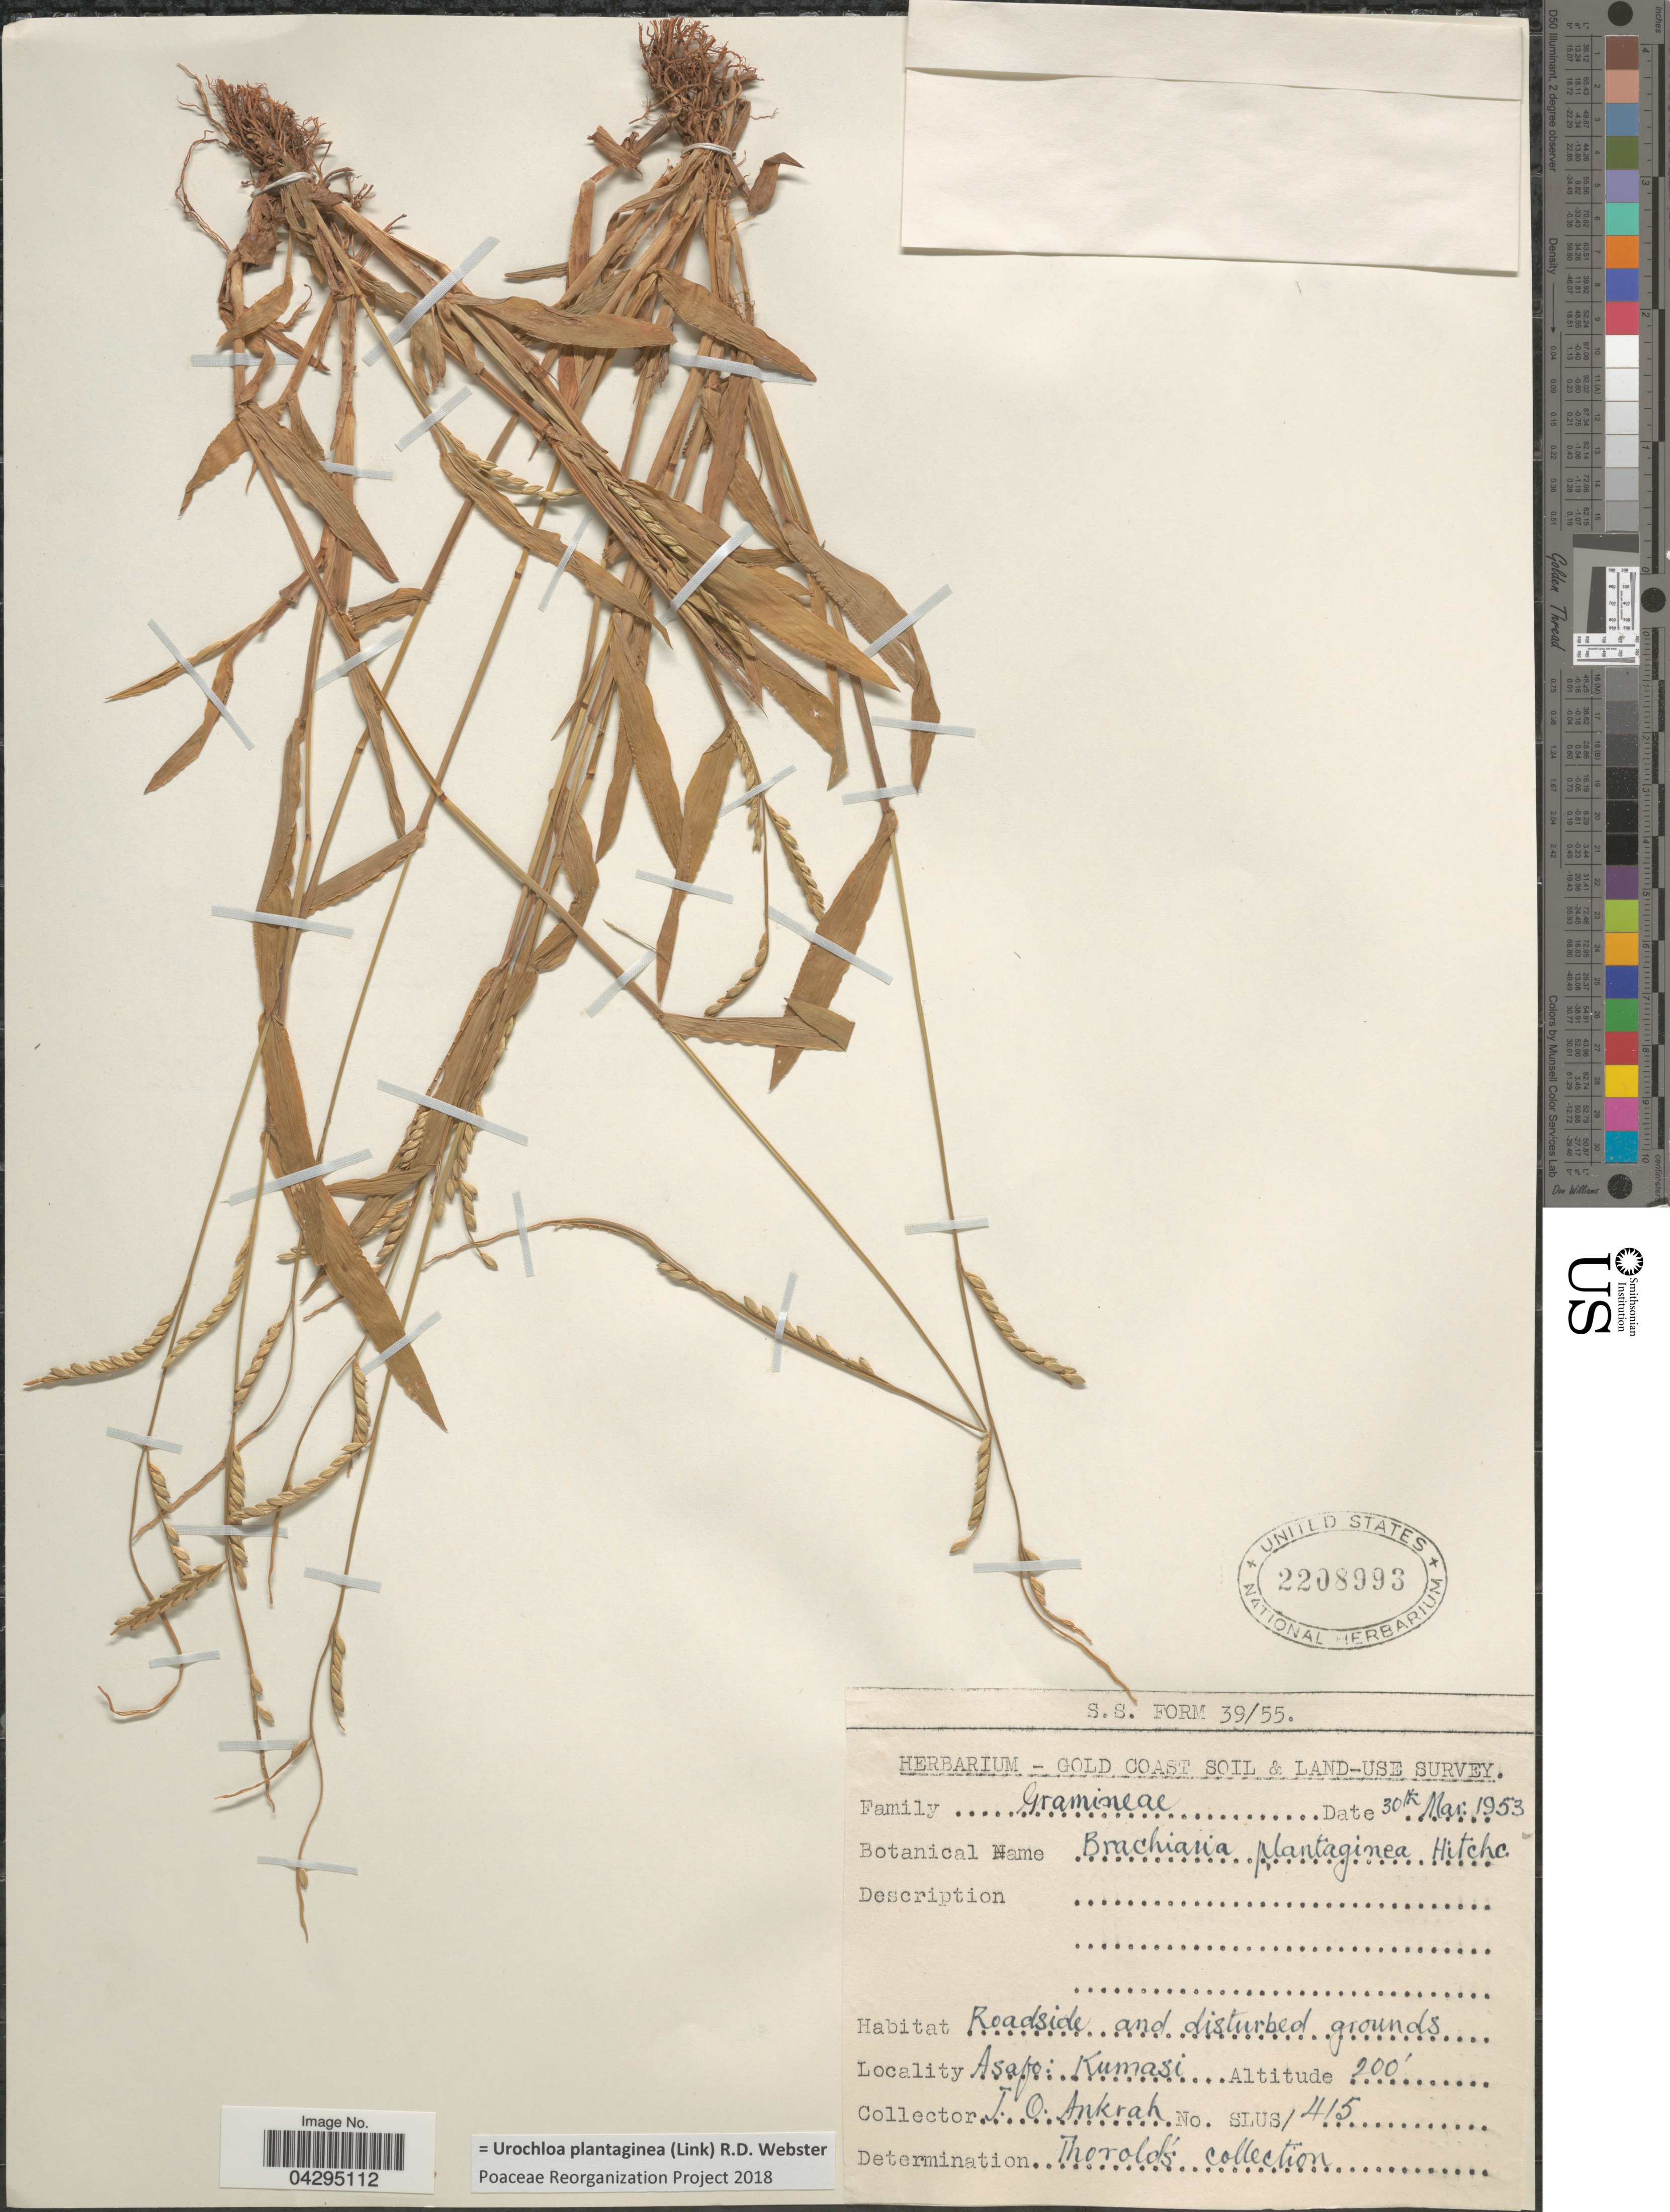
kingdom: Plantae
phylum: Tracheophyta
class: Liliopsida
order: Poales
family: Poaceae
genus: Urochloa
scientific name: Urochloa plantaginea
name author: (Link) R.D. Webster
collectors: J. Ankrah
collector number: SLUS/415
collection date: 1953-03-30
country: Ghana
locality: Gold Coast Soil & Land-Use Survey. Roadside and disturbed grounds. Asafo: Kumasi.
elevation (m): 61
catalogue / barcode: US 2208993